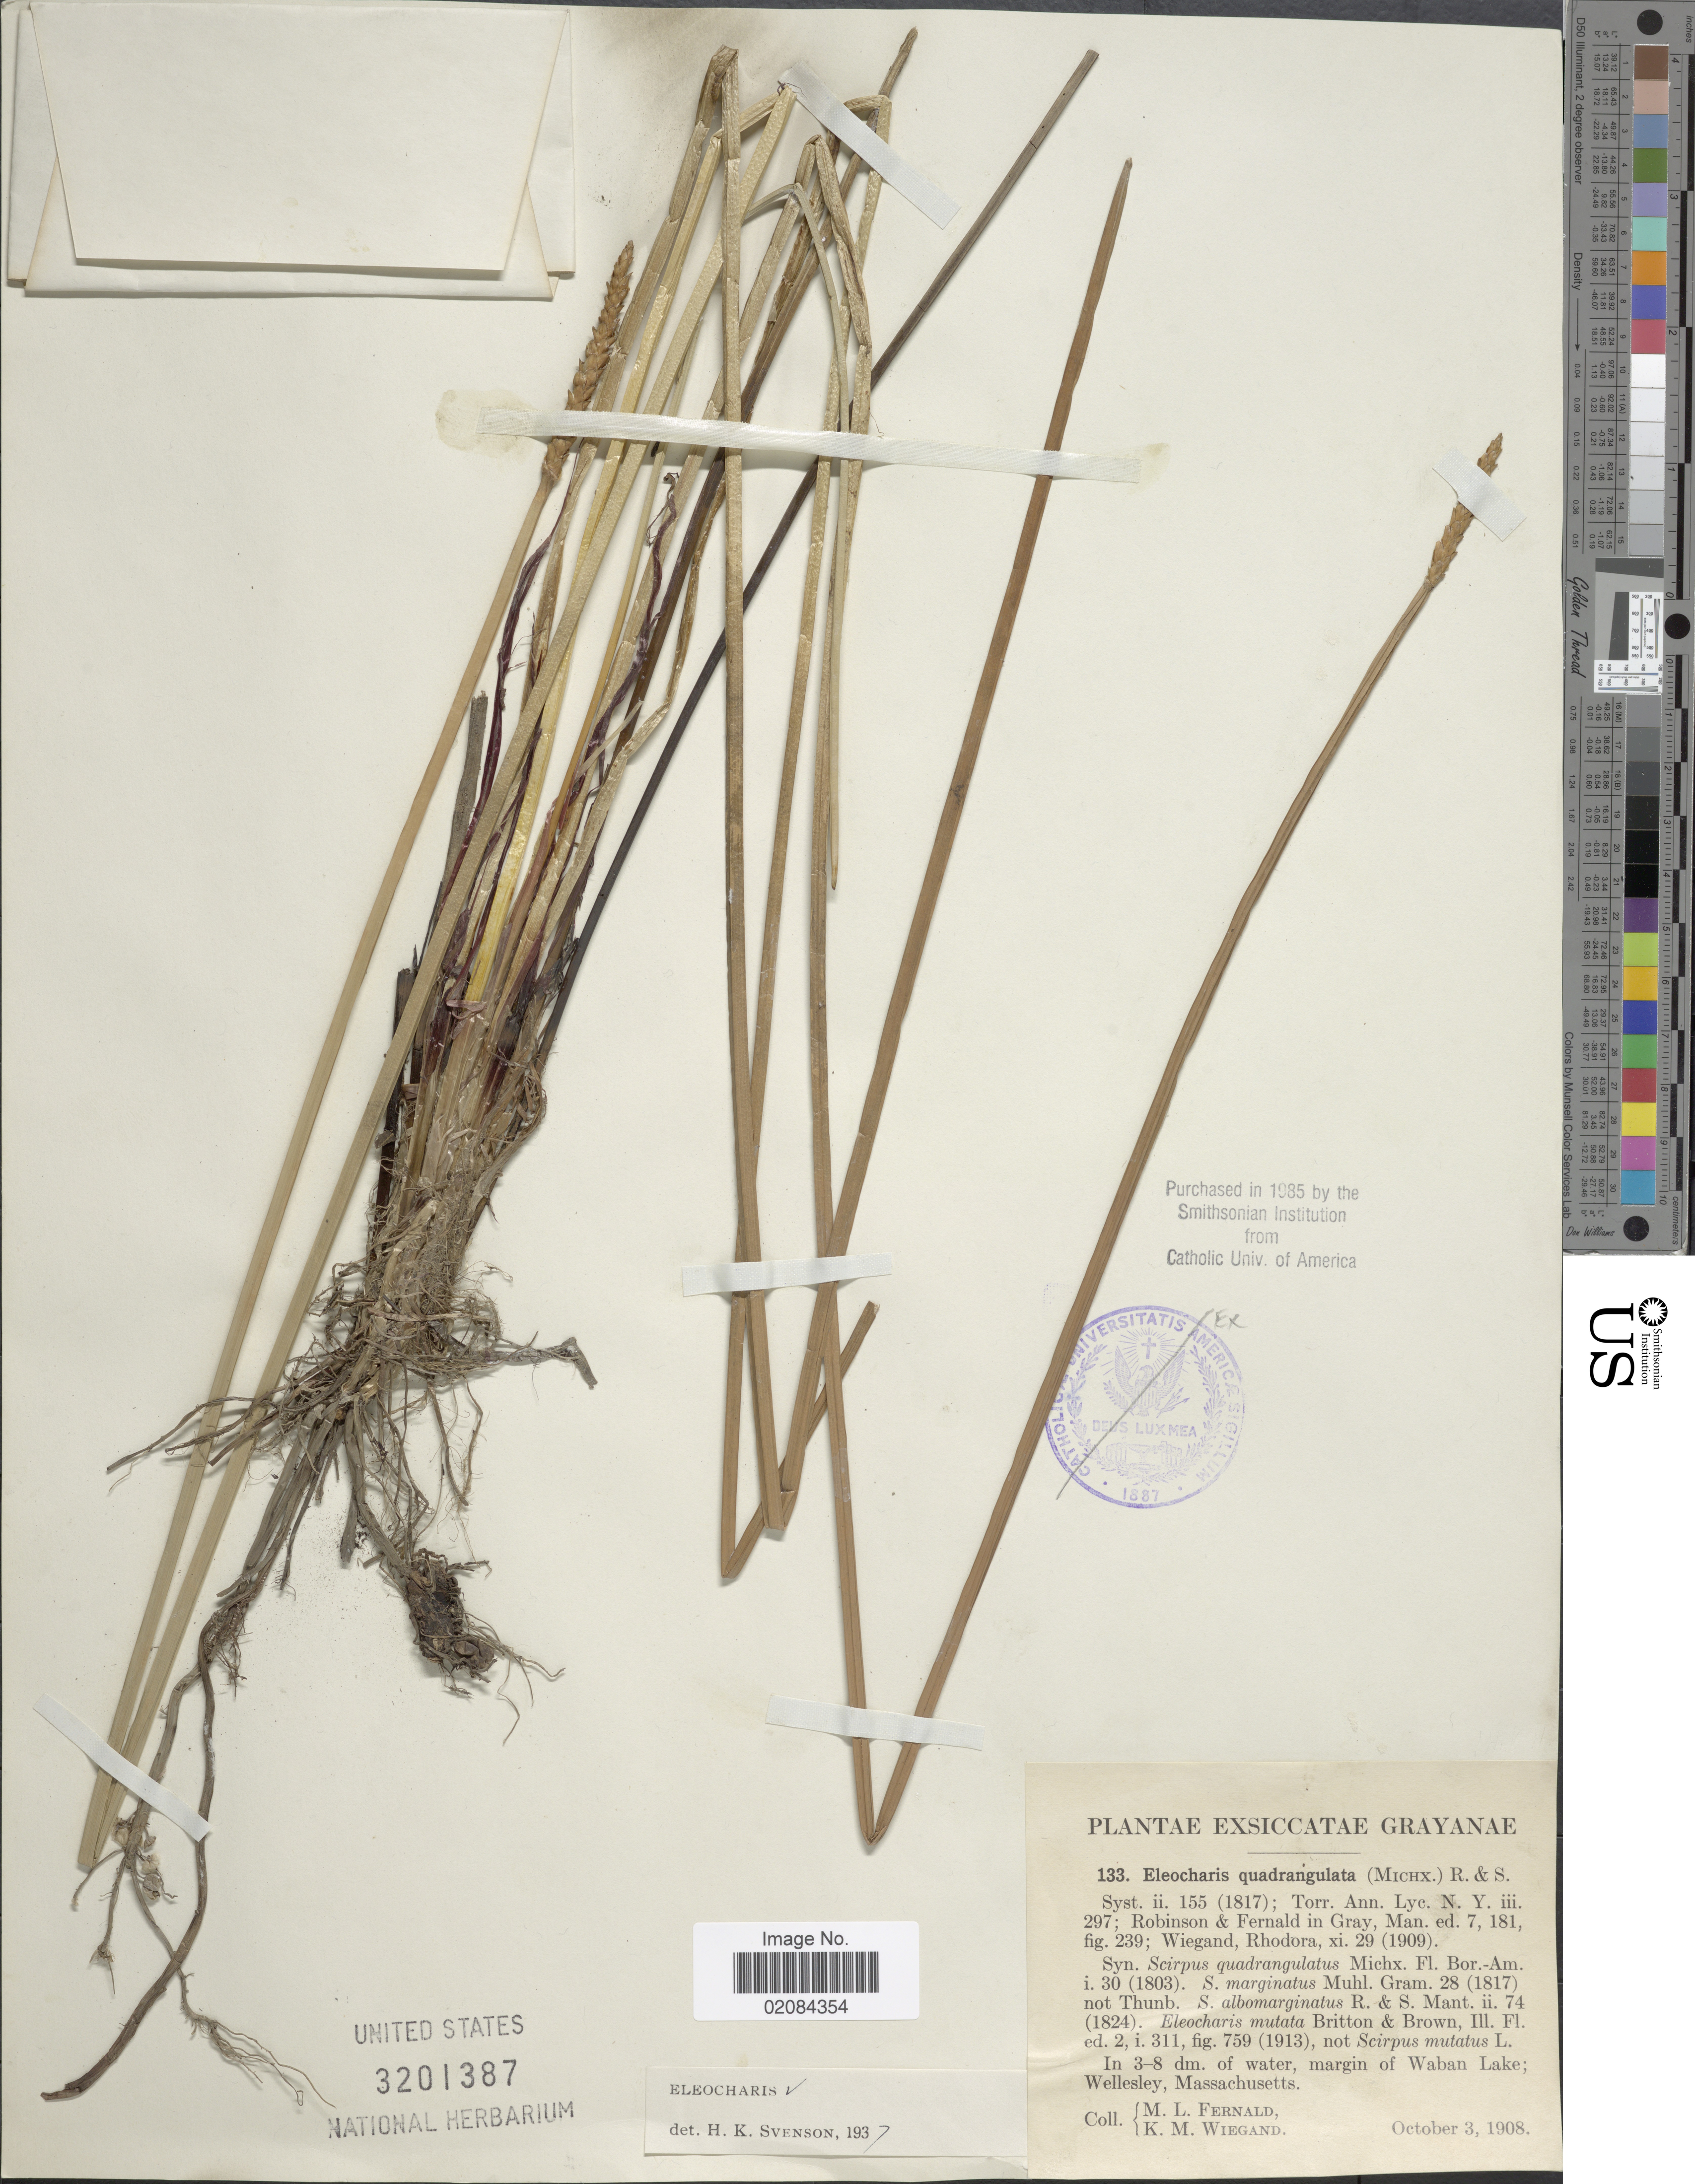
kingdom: Plantae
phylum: Tracheophyta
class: Liliopsida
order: Poales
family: Cyperaceae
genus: Eleocharis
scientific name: Eleocharis quadrangulata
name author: (Michx.) Roem. & Schult.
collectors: M. L. Fernald & K. M. Wiegand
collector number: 133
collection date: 1908-10-03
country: United States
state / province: Massachusetts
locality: In 3-8 dm. of water , margin of Waban Lake; Wellesley, Massachusetts.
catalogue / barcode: US 3201387